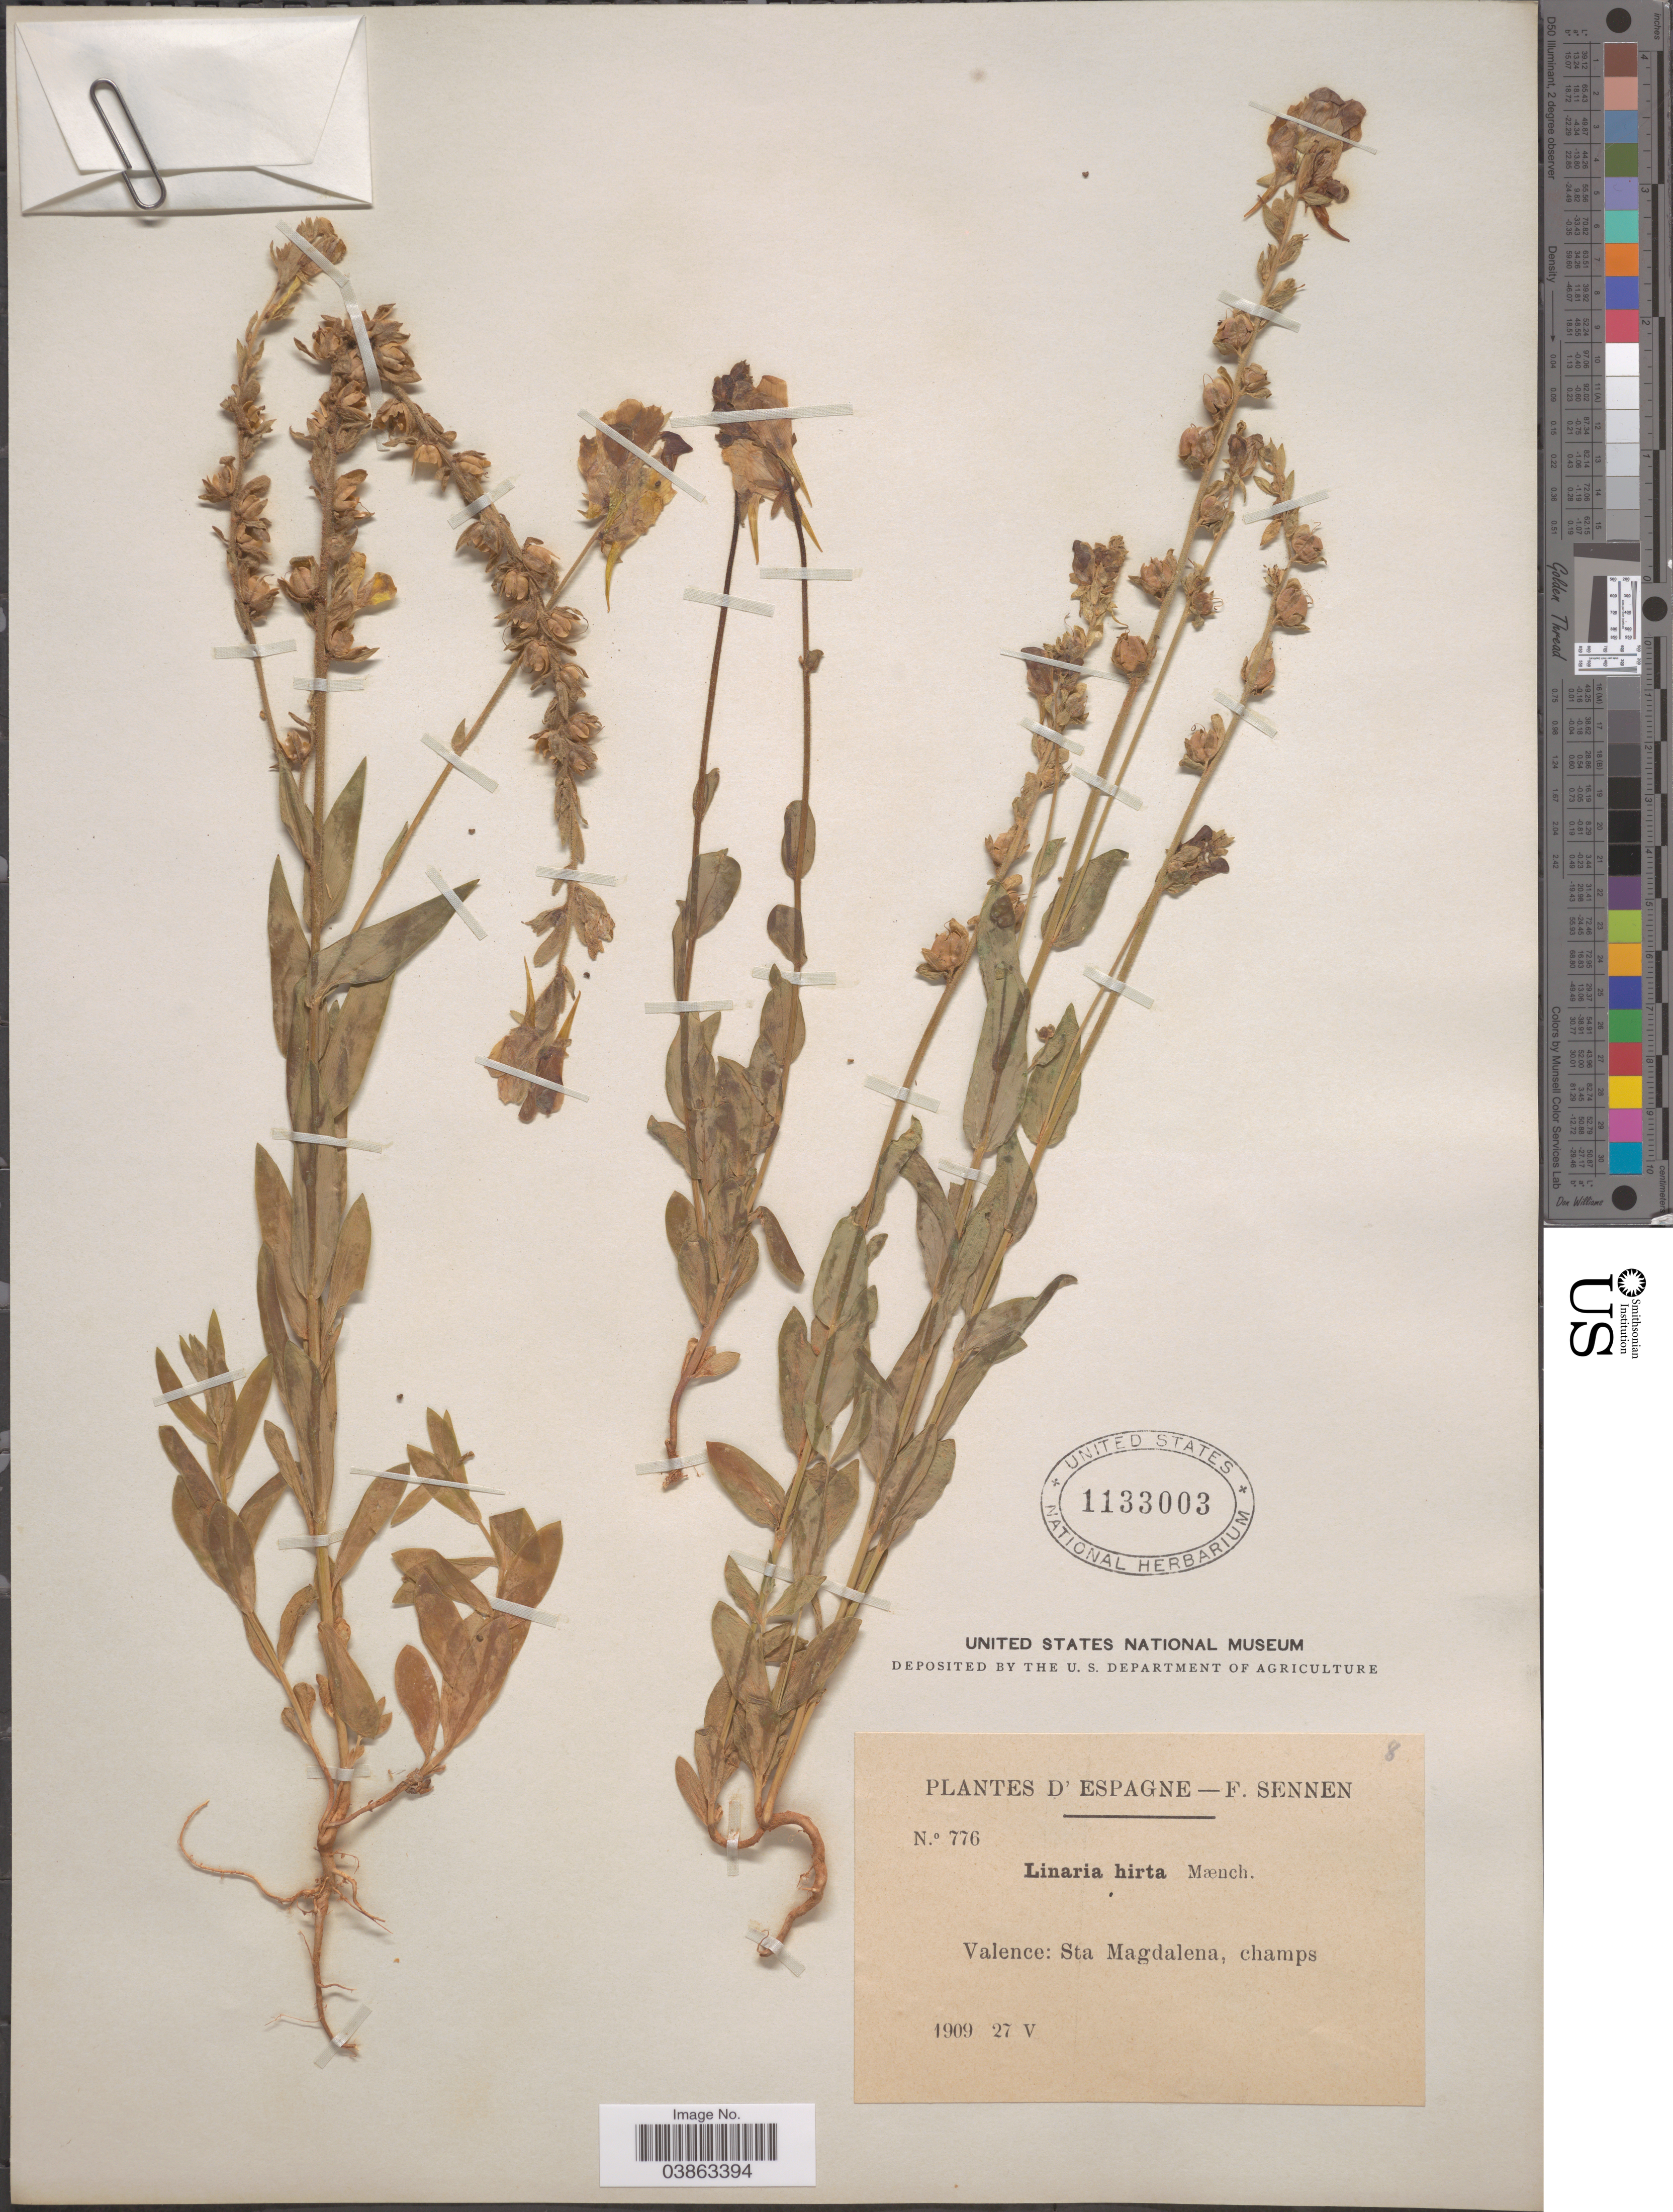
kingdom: Plantae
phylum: Tracheophyta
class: Magnoliopsida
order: Lamiales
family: Plantaginaceae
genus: Linaria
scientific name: Linaria hirta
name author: (L.) Moench.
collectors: E. Sennen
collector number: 776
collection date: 1909-05-27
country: Spain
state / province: Valenciana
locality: Valence: Sta Magdalena, champs.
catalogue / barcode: US 1133003